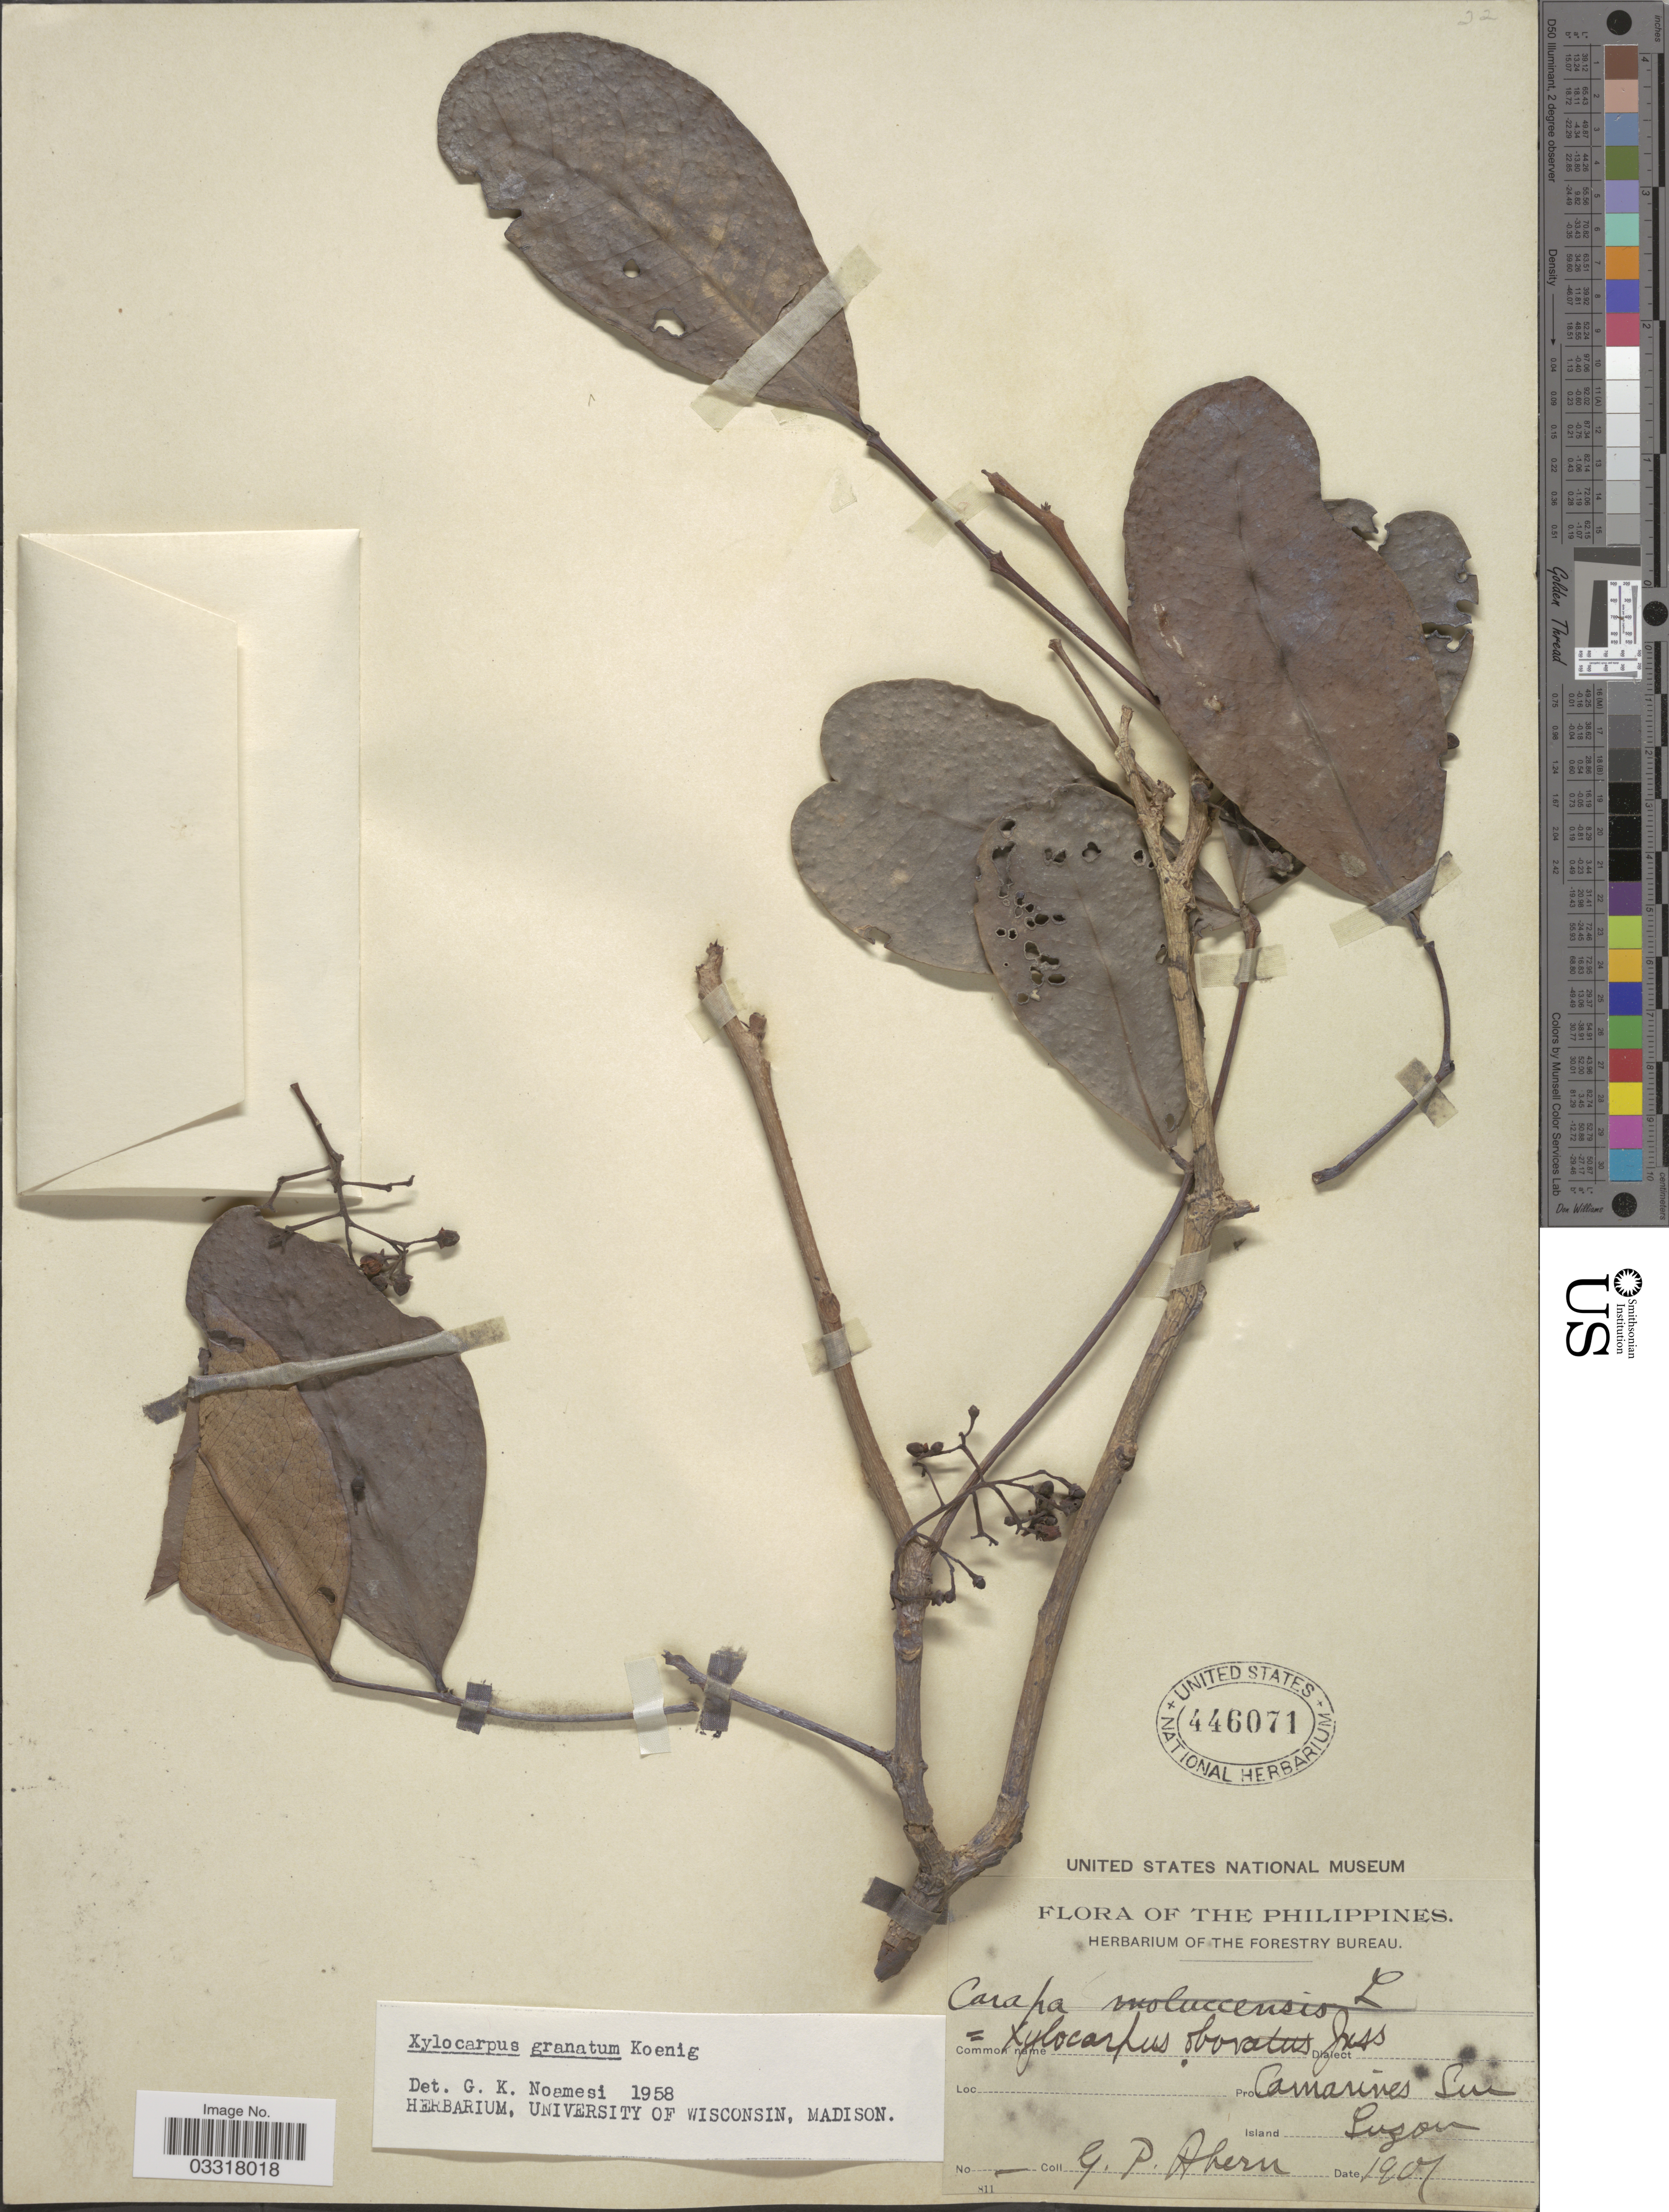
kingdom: Plantae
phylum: Tracheophyta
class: Magnoliopsida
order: Sapindales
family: Meliaceae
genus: Xylocarpus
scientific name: Xylocarpus granatum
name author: J. Koenig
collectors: G. Ahern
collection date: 1907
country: Philippines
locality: Camarines Sur. Island Luzon.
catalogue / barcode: US 446071